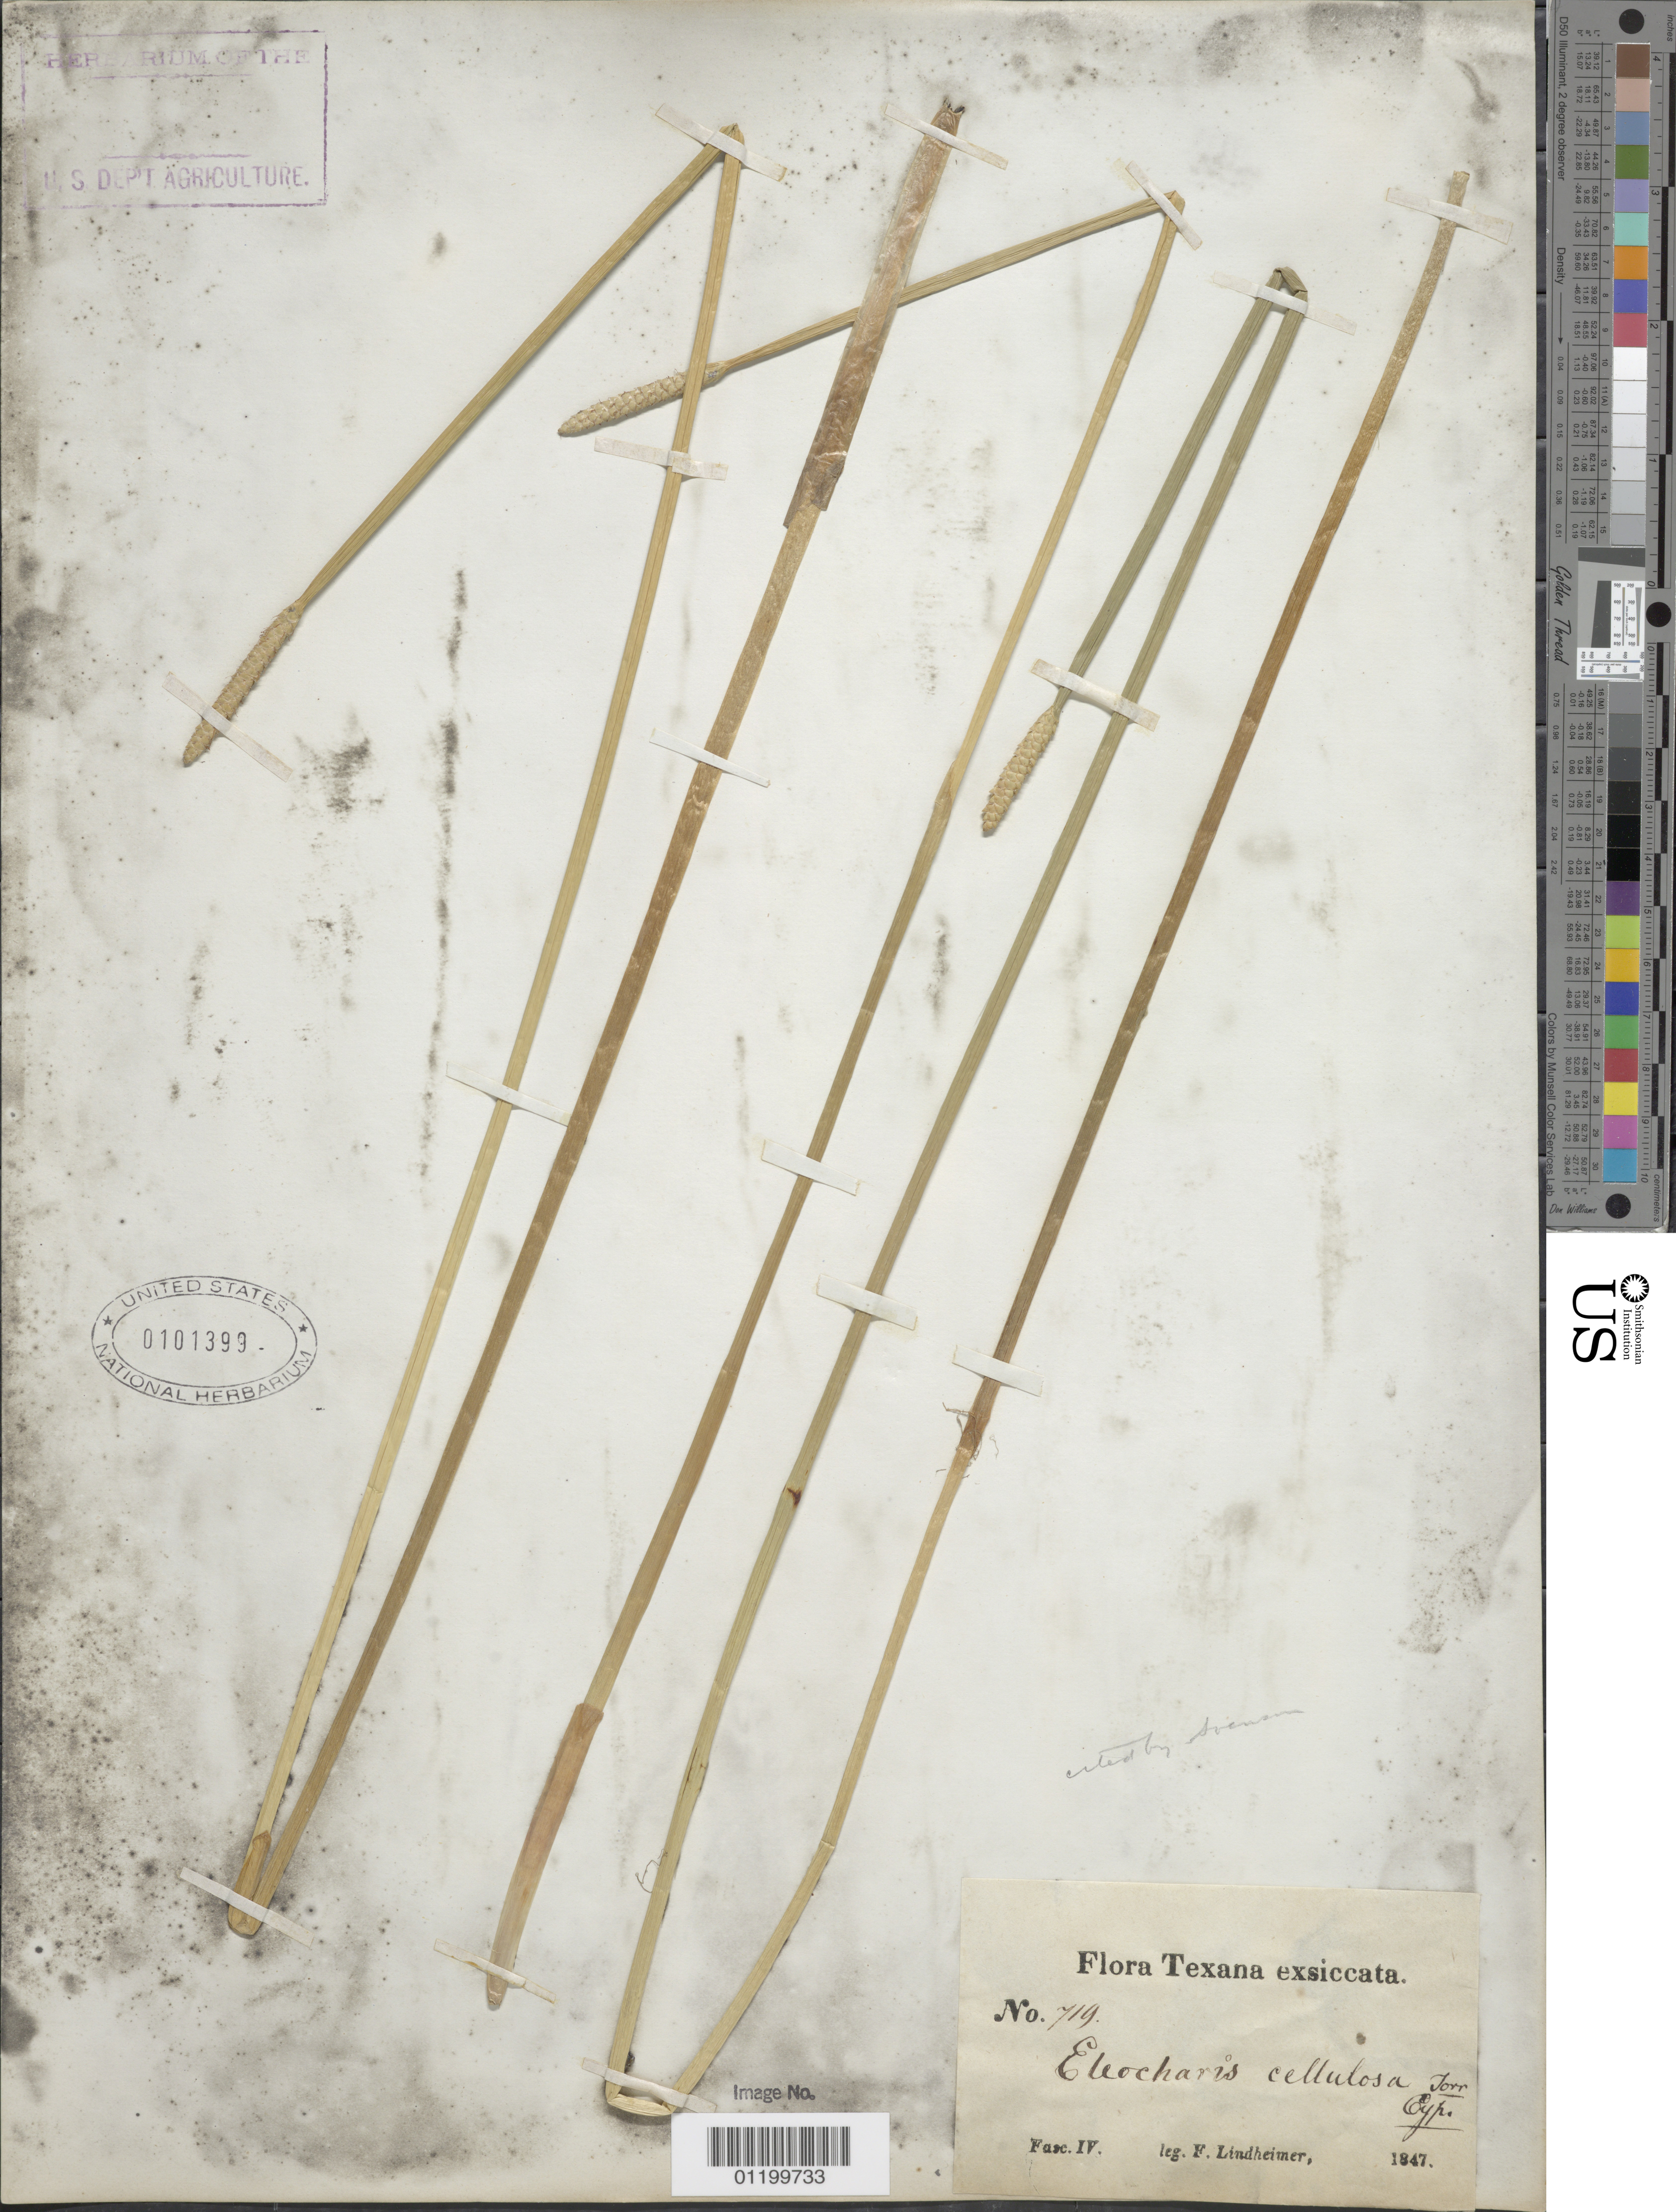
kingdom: Plantae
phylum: Tracheophyta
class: Liliopsida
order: Poales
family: Cyperaceae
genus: Eleocharis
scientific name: Eleocharis cellulosa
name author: Torr.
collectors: F. J. Lindheimer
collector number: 719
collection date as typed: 1847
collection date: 1847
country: United States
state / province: Texas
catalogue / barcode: US 101399